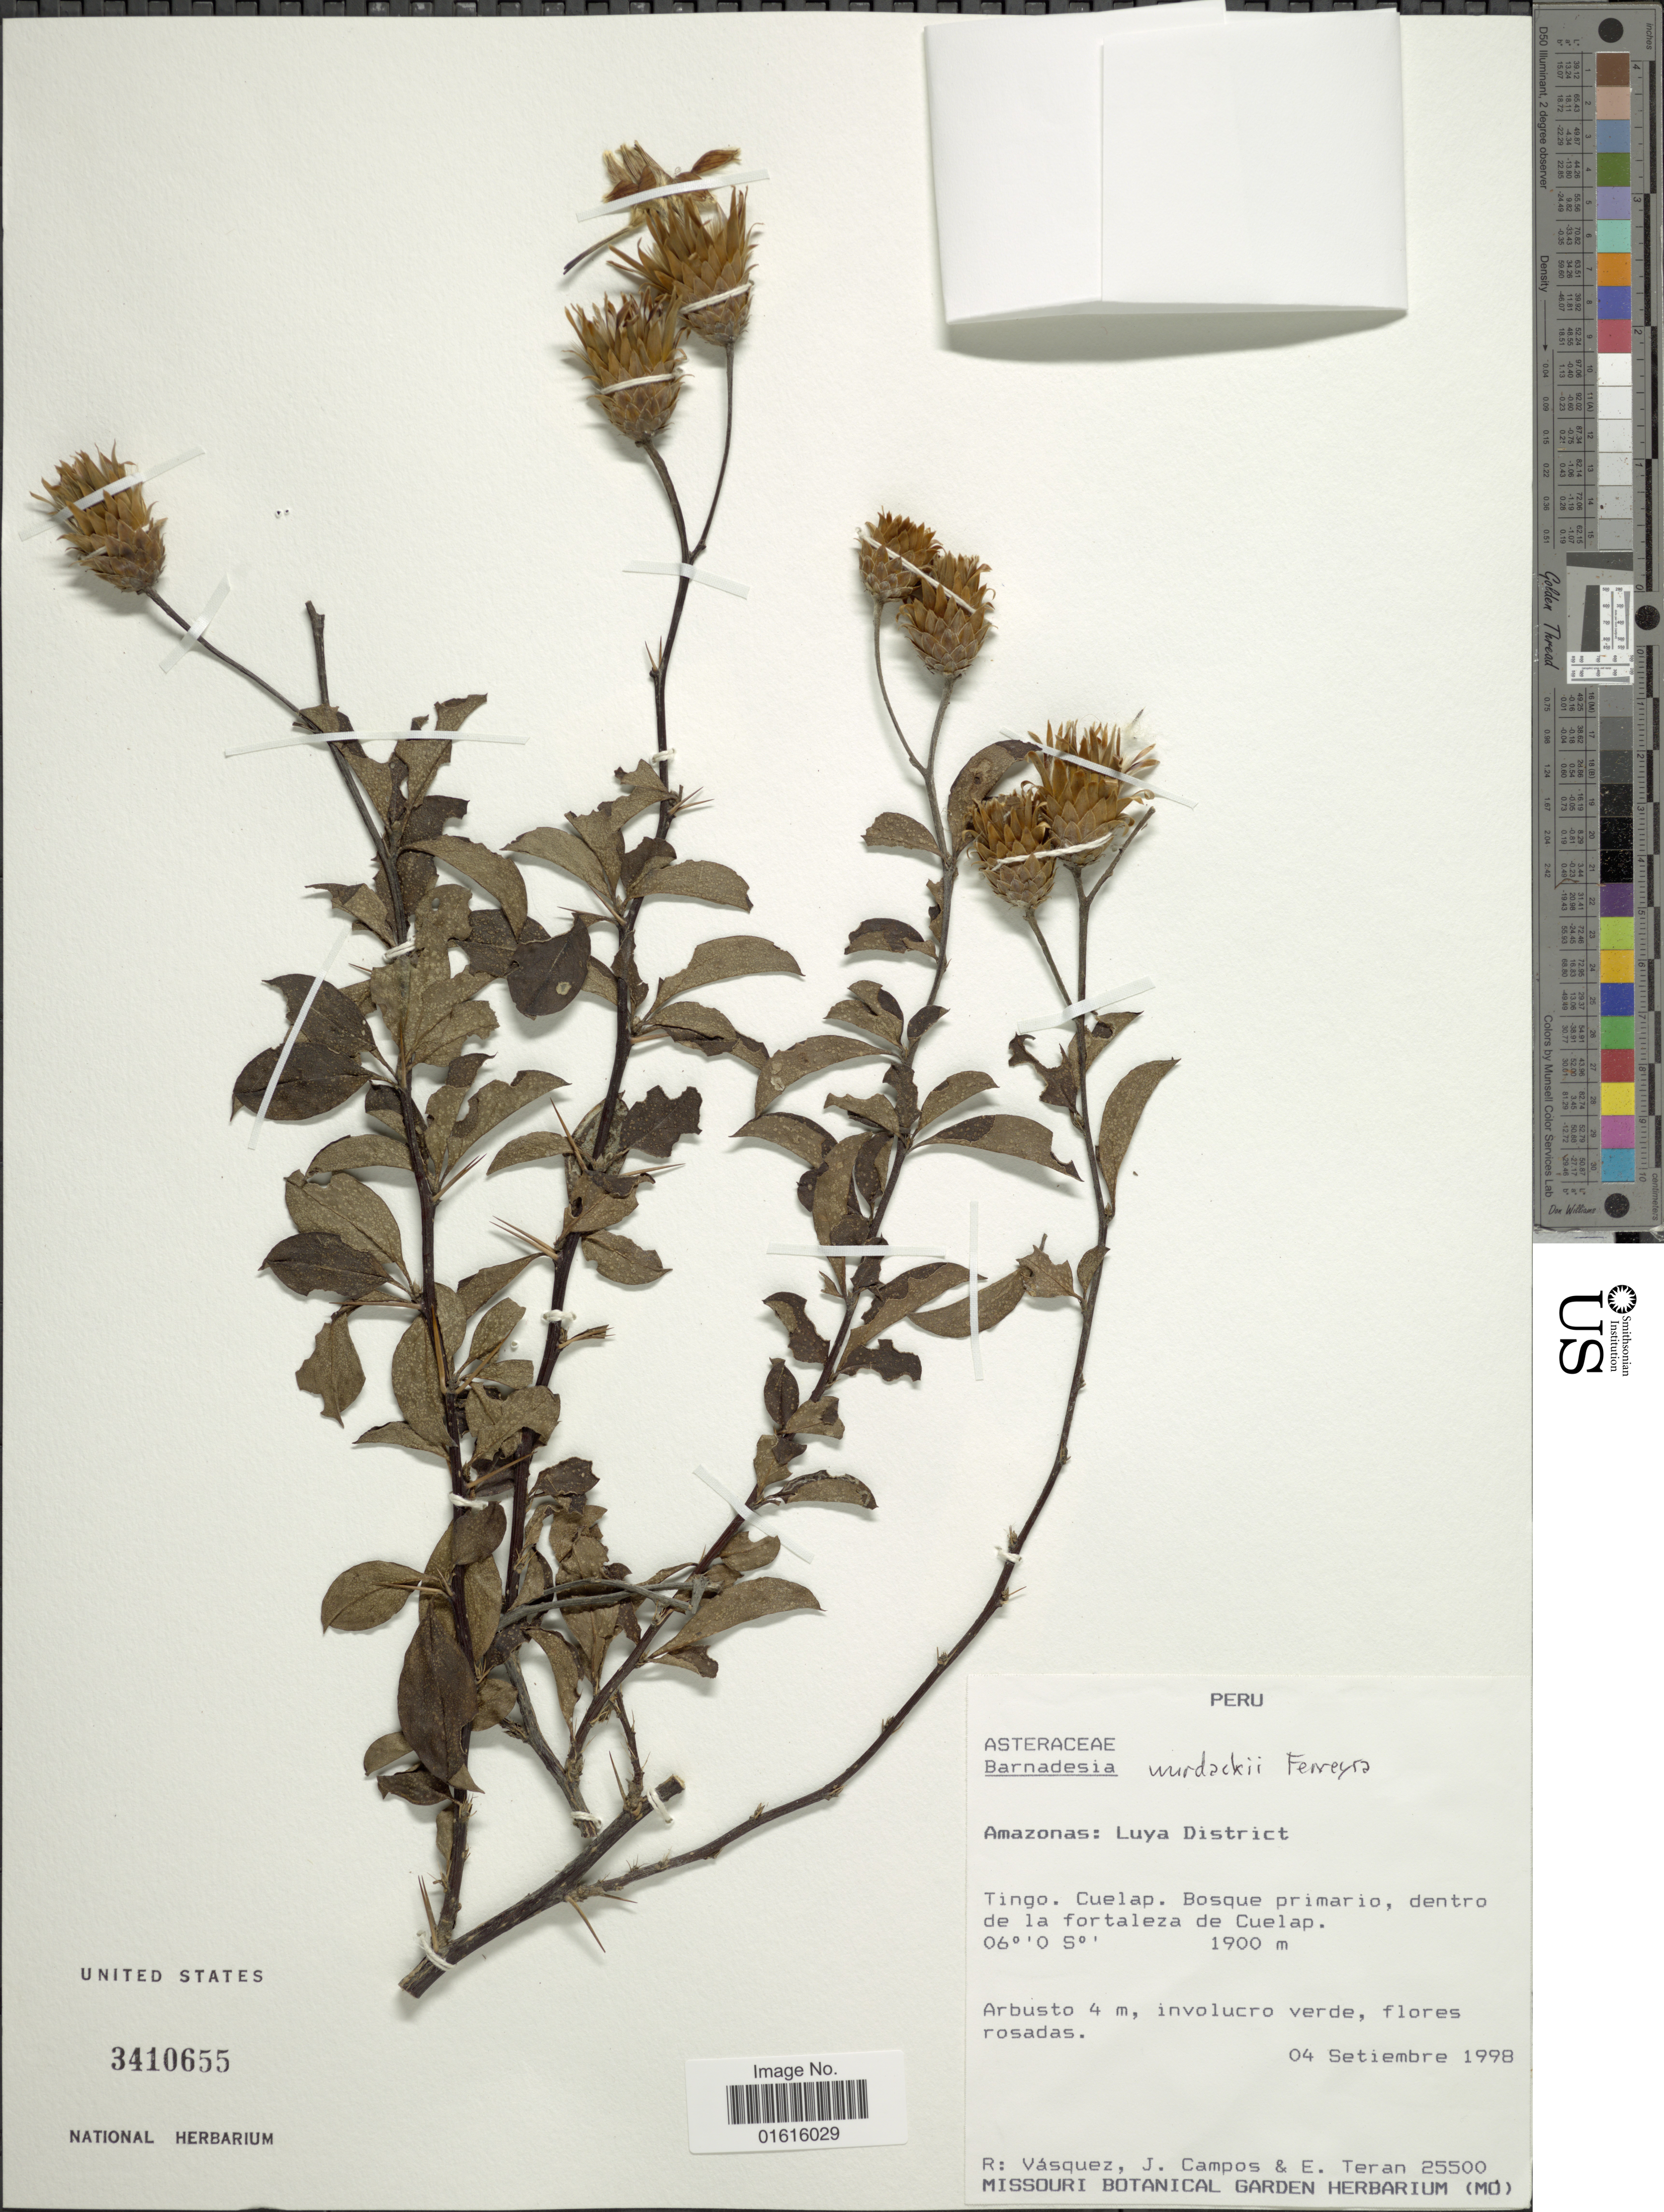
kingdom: Plantae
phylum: Tracheophyta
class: Magnoliopsida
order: Asterales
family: Asteraceae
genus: Barnadesia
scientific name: Barnadesia arborea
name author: Kunth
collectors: Vasquez, --, J. Campos & E. Teran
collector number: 25500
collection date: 1998-09-04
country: Peru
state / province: Amazonas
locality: Luya District, Tingo. Cuelap. Bosque primario, dentro de la fortaleza de Cuelap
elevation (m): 1900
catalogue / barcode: US 3410655